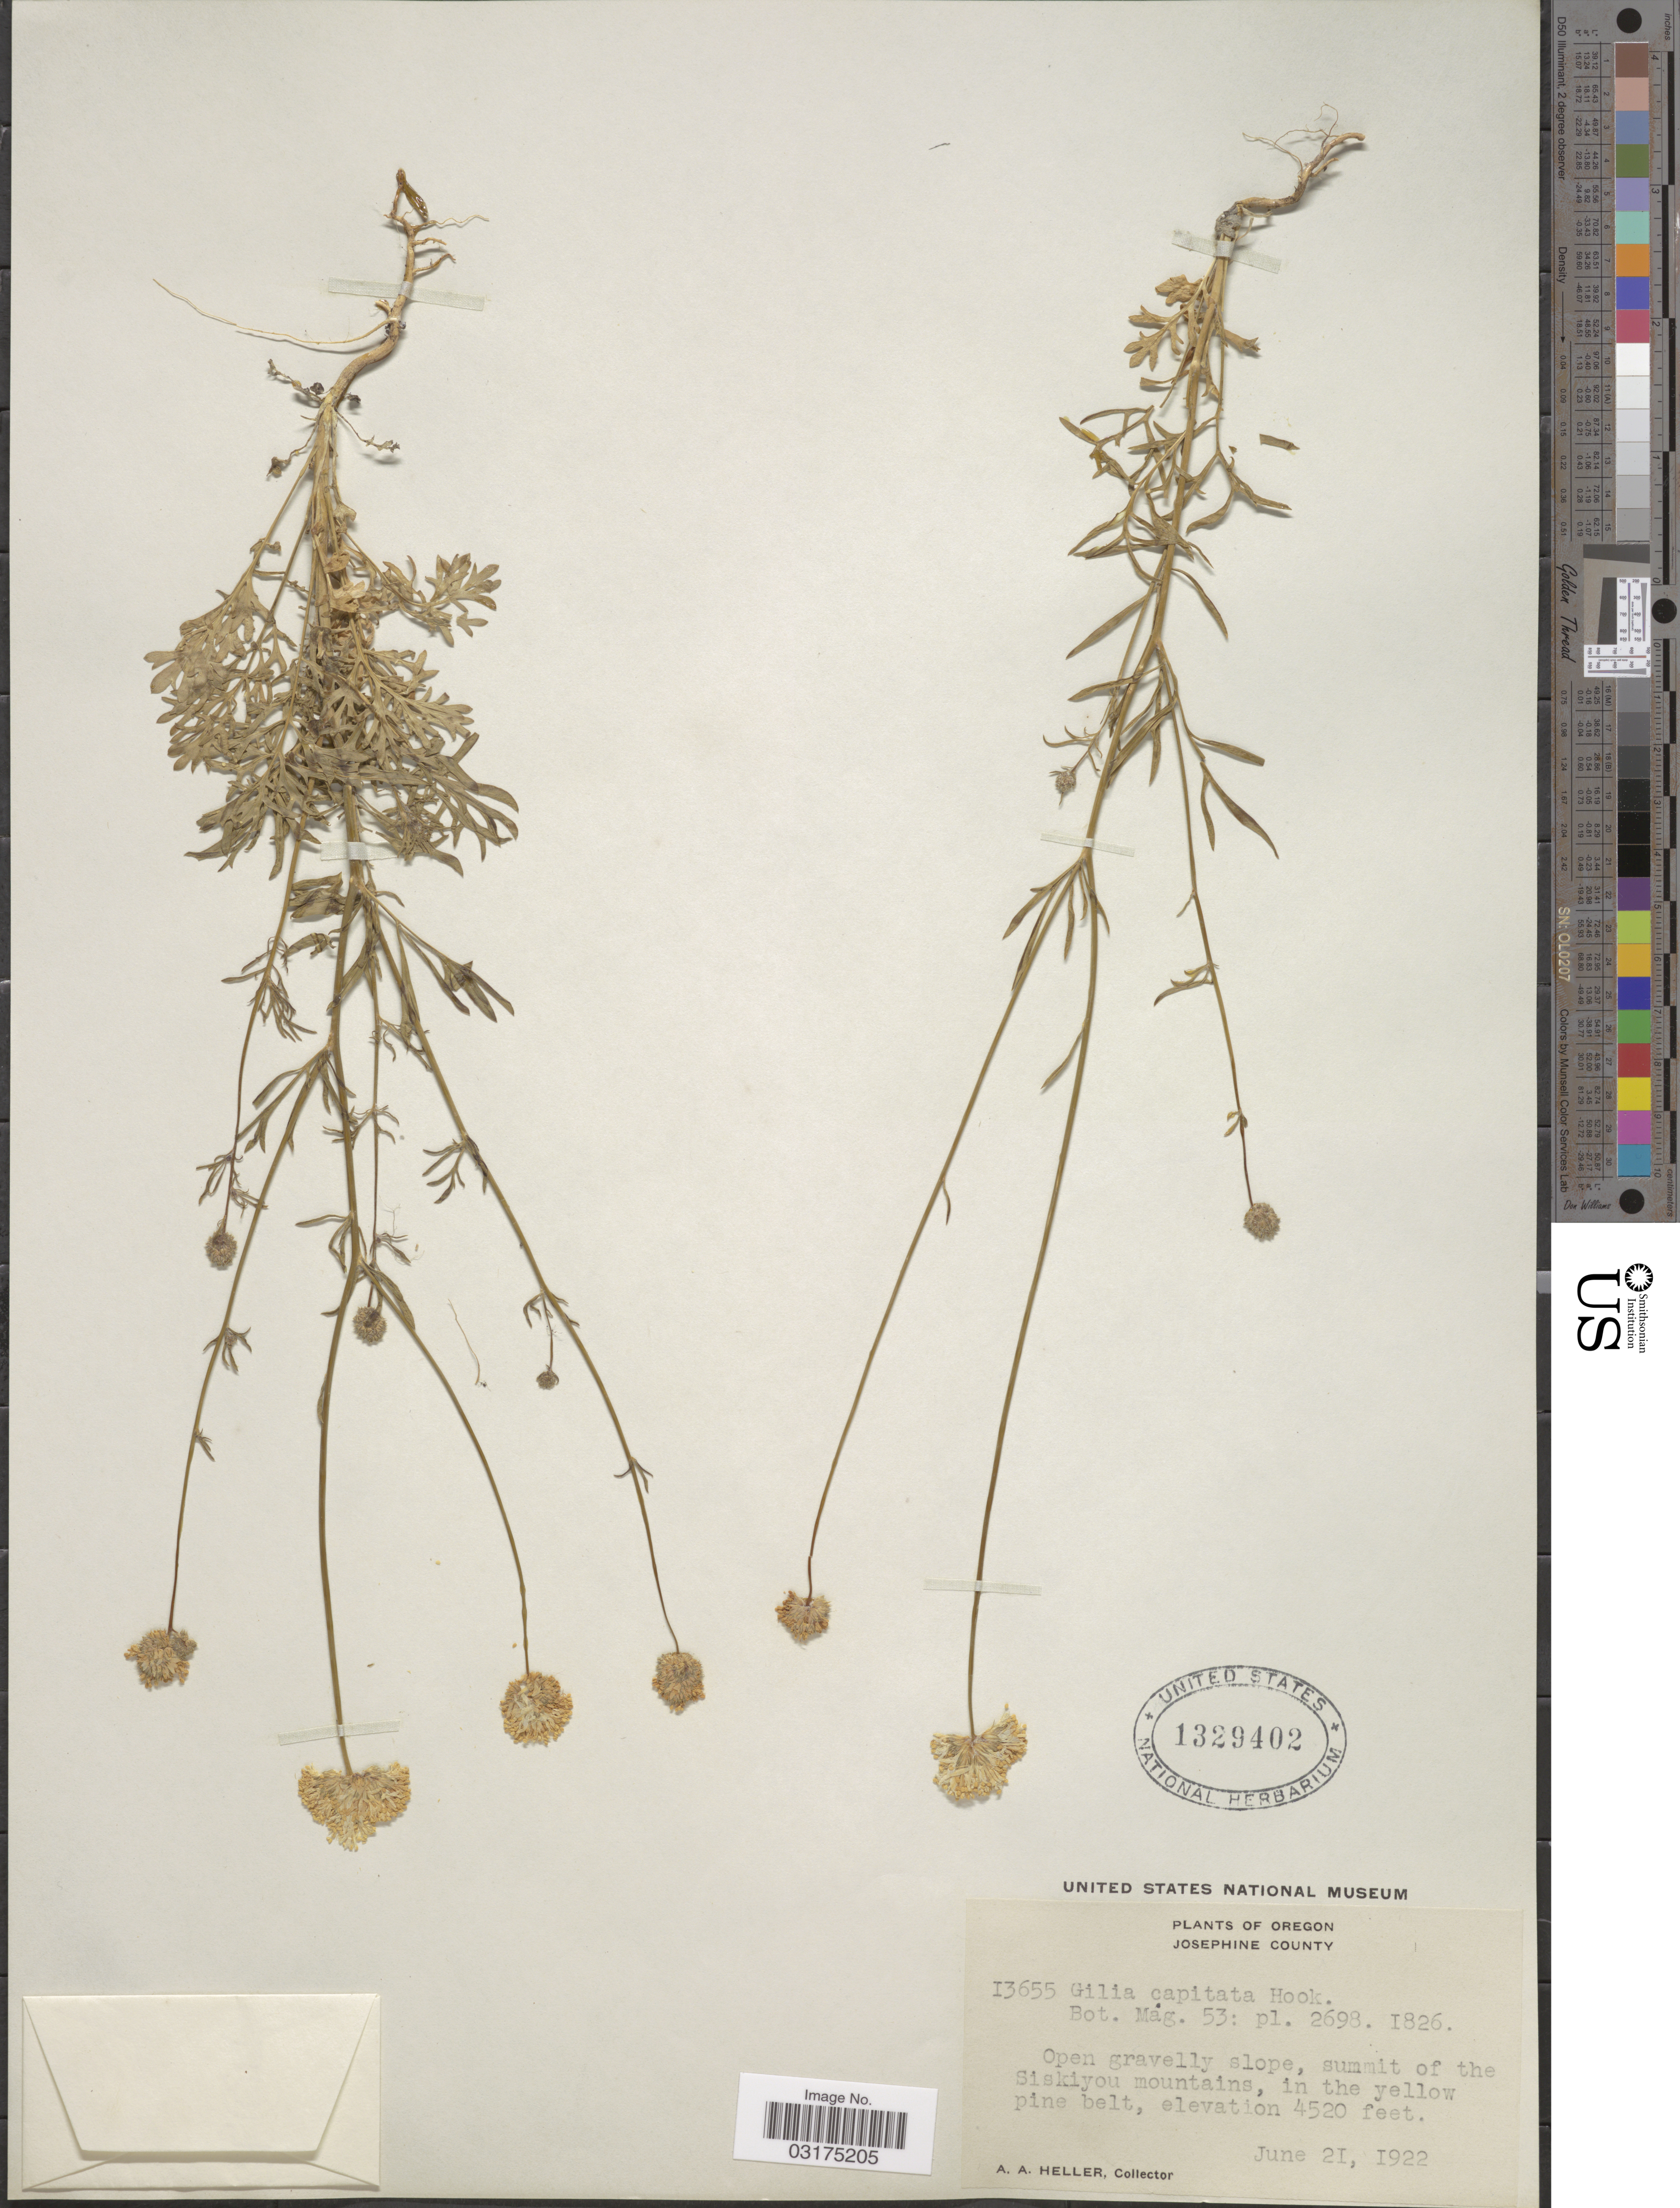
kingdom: Plantae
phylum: Tracheophyta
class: Magnoliopsida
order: Ericales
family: Polemoniaceae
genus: Gilia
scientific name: Gilia capitata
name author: Sims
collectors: A. A. Heller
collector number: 13655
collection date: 1922-06-21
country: United States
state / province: Oregon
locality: Josephine County, Open gravelly slope, summit of the Siskiyou mountains.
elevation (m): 1378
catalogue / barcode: US 1329402